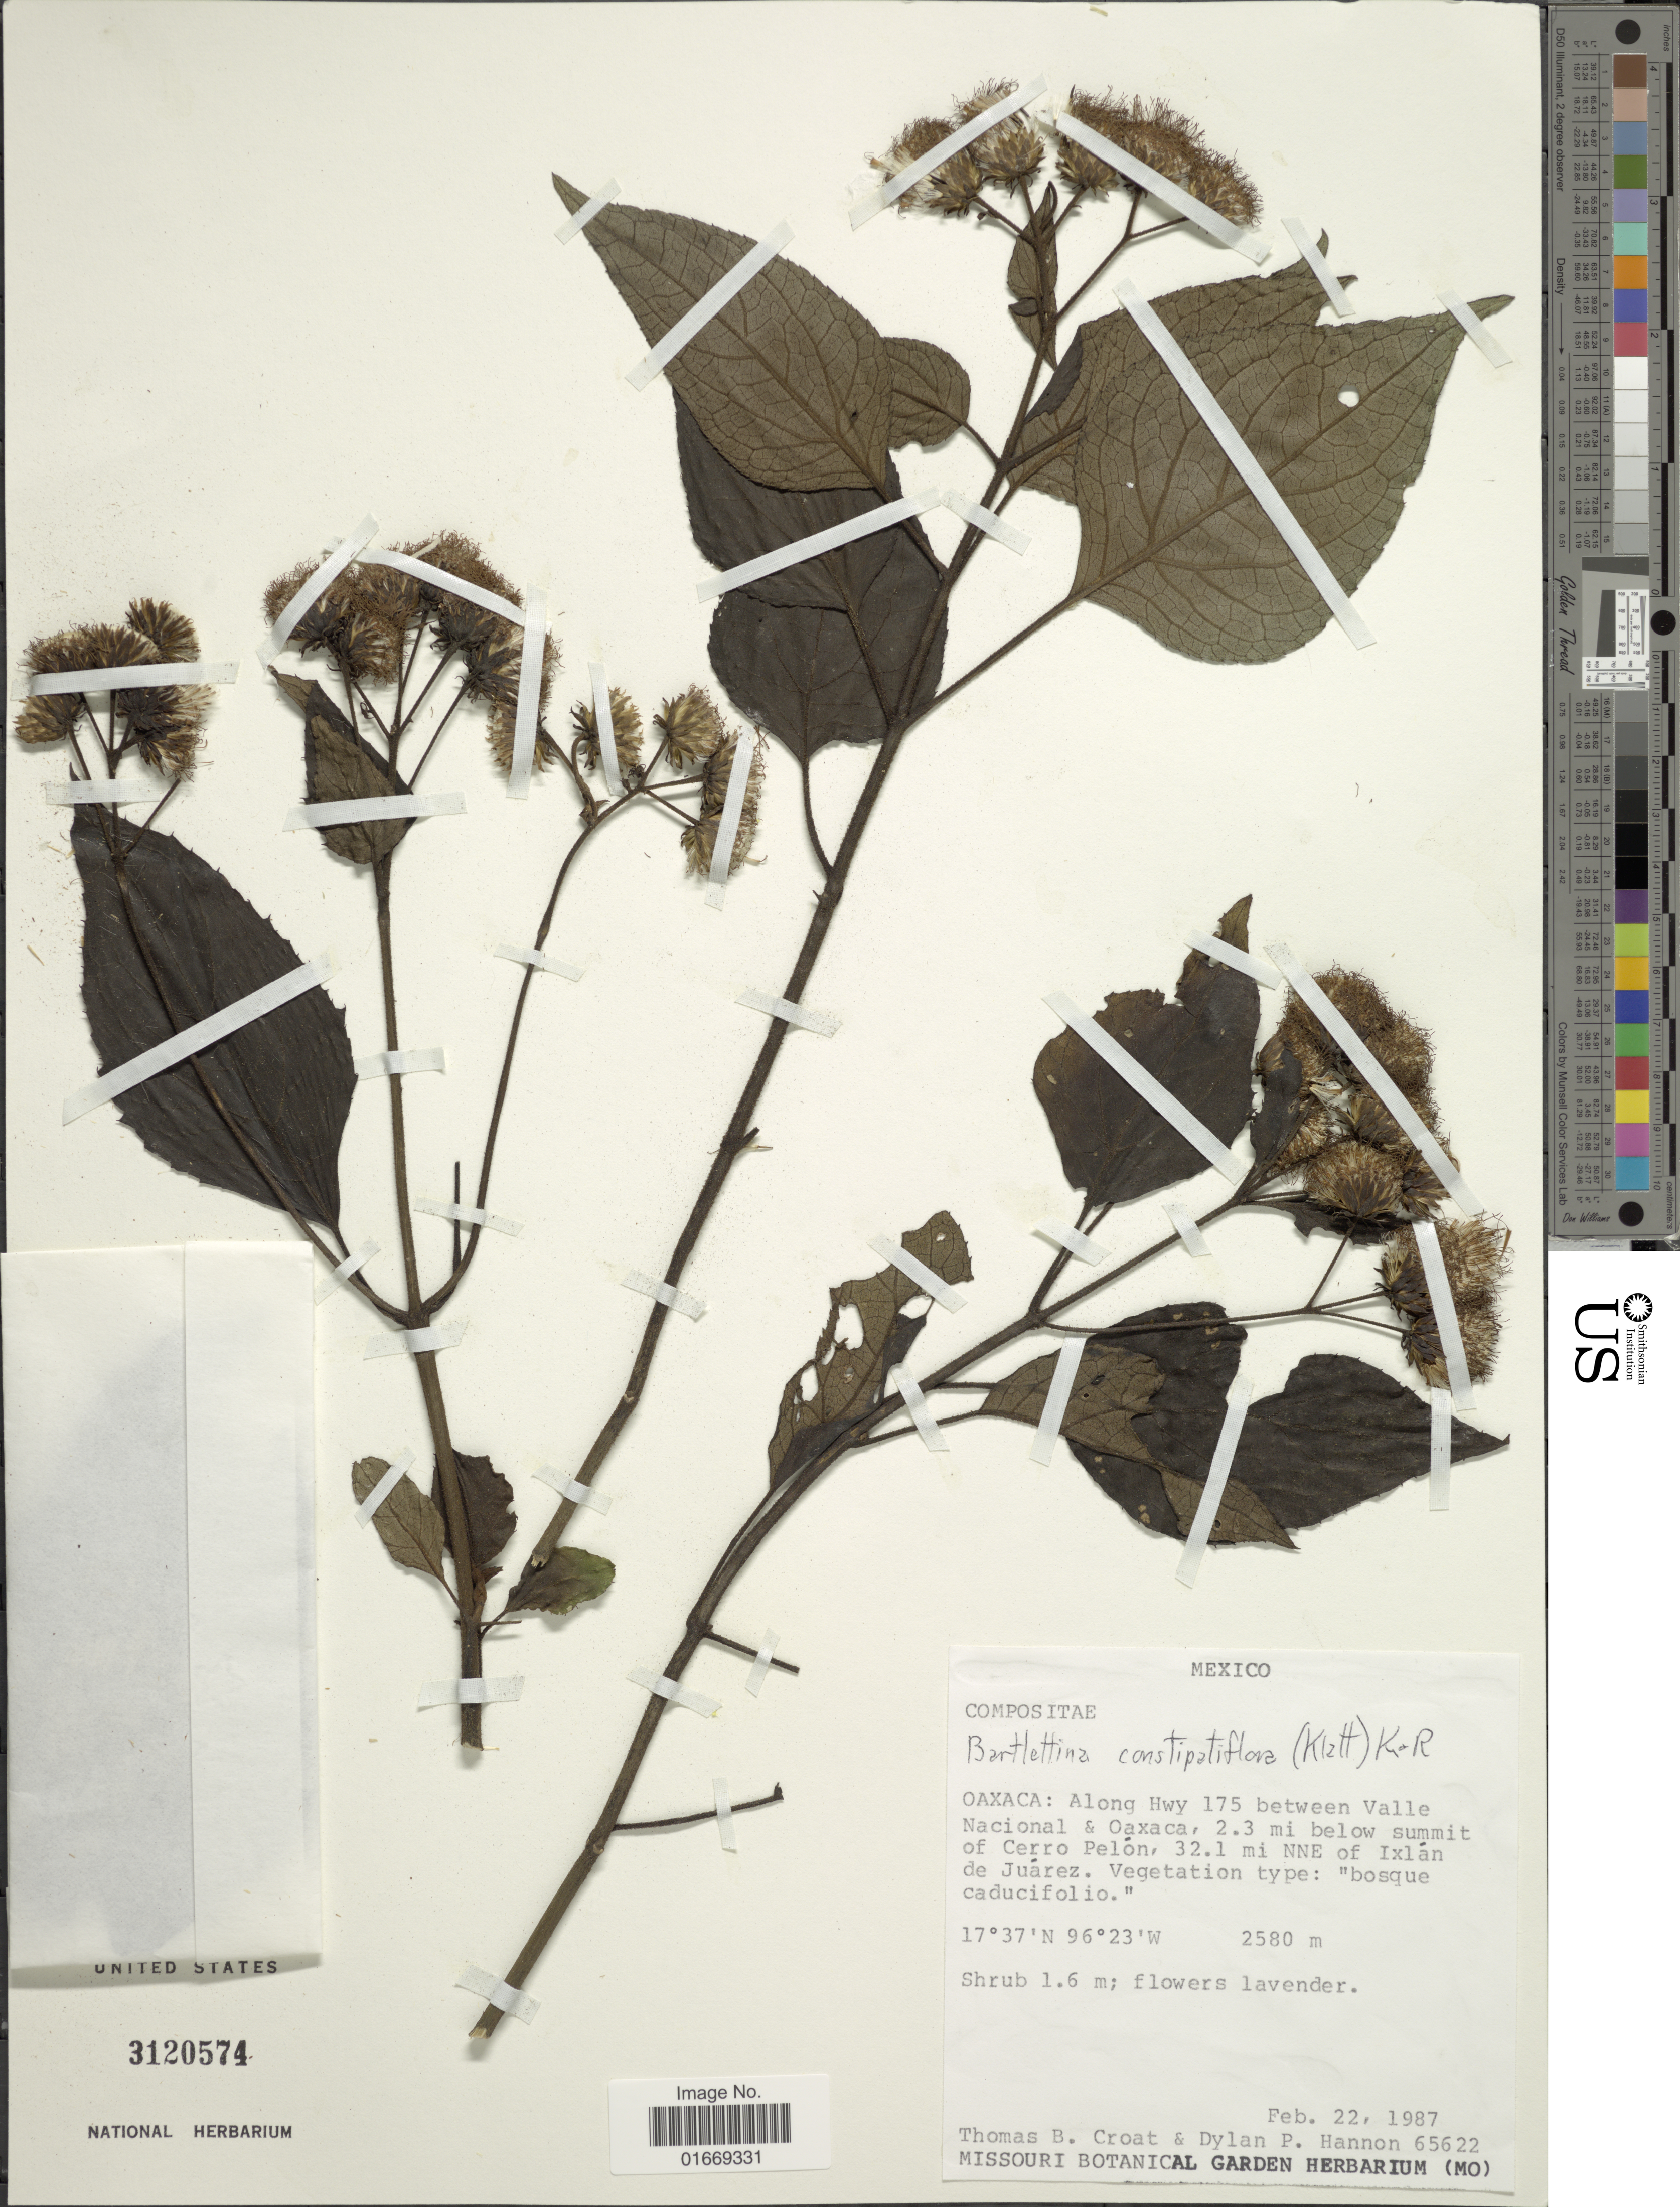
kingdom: Plantae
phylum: Tracheophyta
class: Magnoliopsida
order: Asterales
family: Asteraceae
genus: Bartlettina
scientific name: Bartlettina constipatiflora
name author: (Klatt) R.M. King & H. Rob.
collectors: T. B. Croat & D. Hannon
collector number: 65622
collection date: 1987-02-22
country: Mexico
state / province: Oaxaca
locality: Oaxaca: Along Hwy 175 between Valle Nacional & Oaxaca, 2.3 mi below summit of Cerro Pelón, 32.1 mi NNE of Ixlán de Juárez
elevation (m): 2580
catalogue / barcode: US 3120574